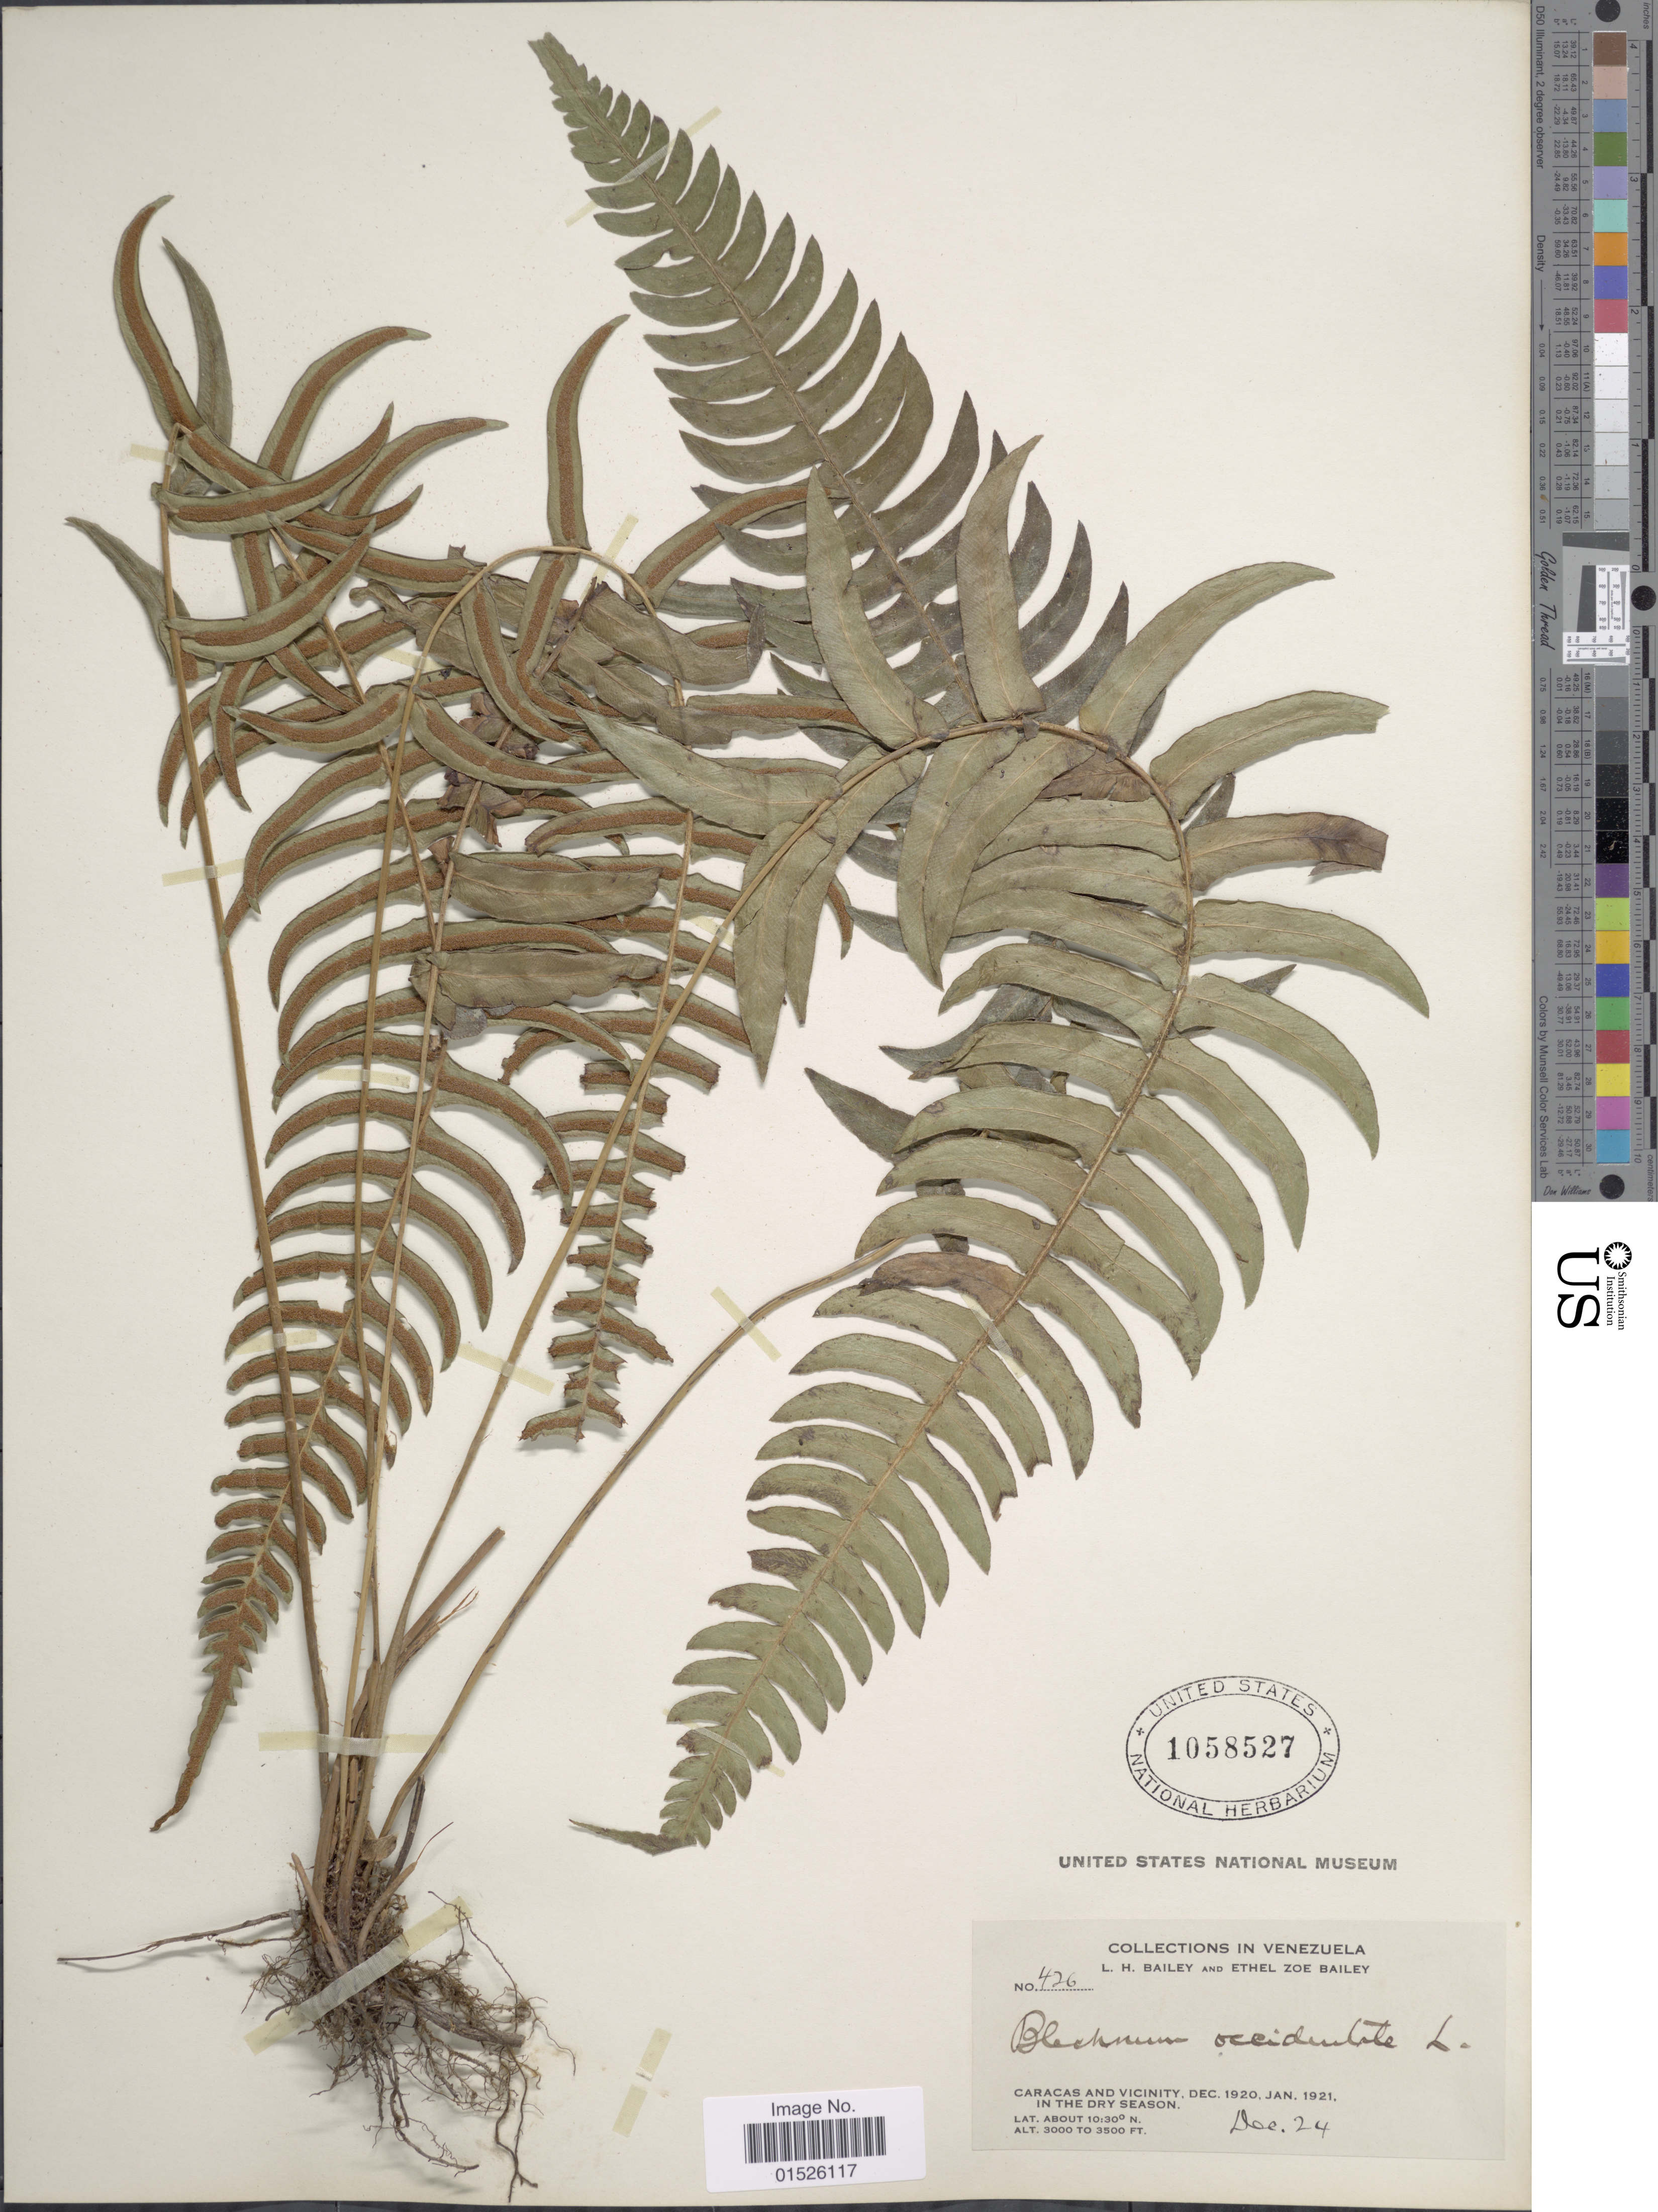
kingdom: Plantae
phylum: Tracheophyta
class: Polypodiopsida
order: Polypodiales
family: Blechnaceae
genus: Blechnum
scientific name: Blechnum glandulosum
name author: Link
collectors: L. H. Bailey & E. Z. Bailey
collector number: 426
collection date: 1920-12-24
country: Venezuela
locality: Venzuela, Caracas and Vicinity, in the dry season.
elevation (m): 914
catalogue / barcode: US 1058527